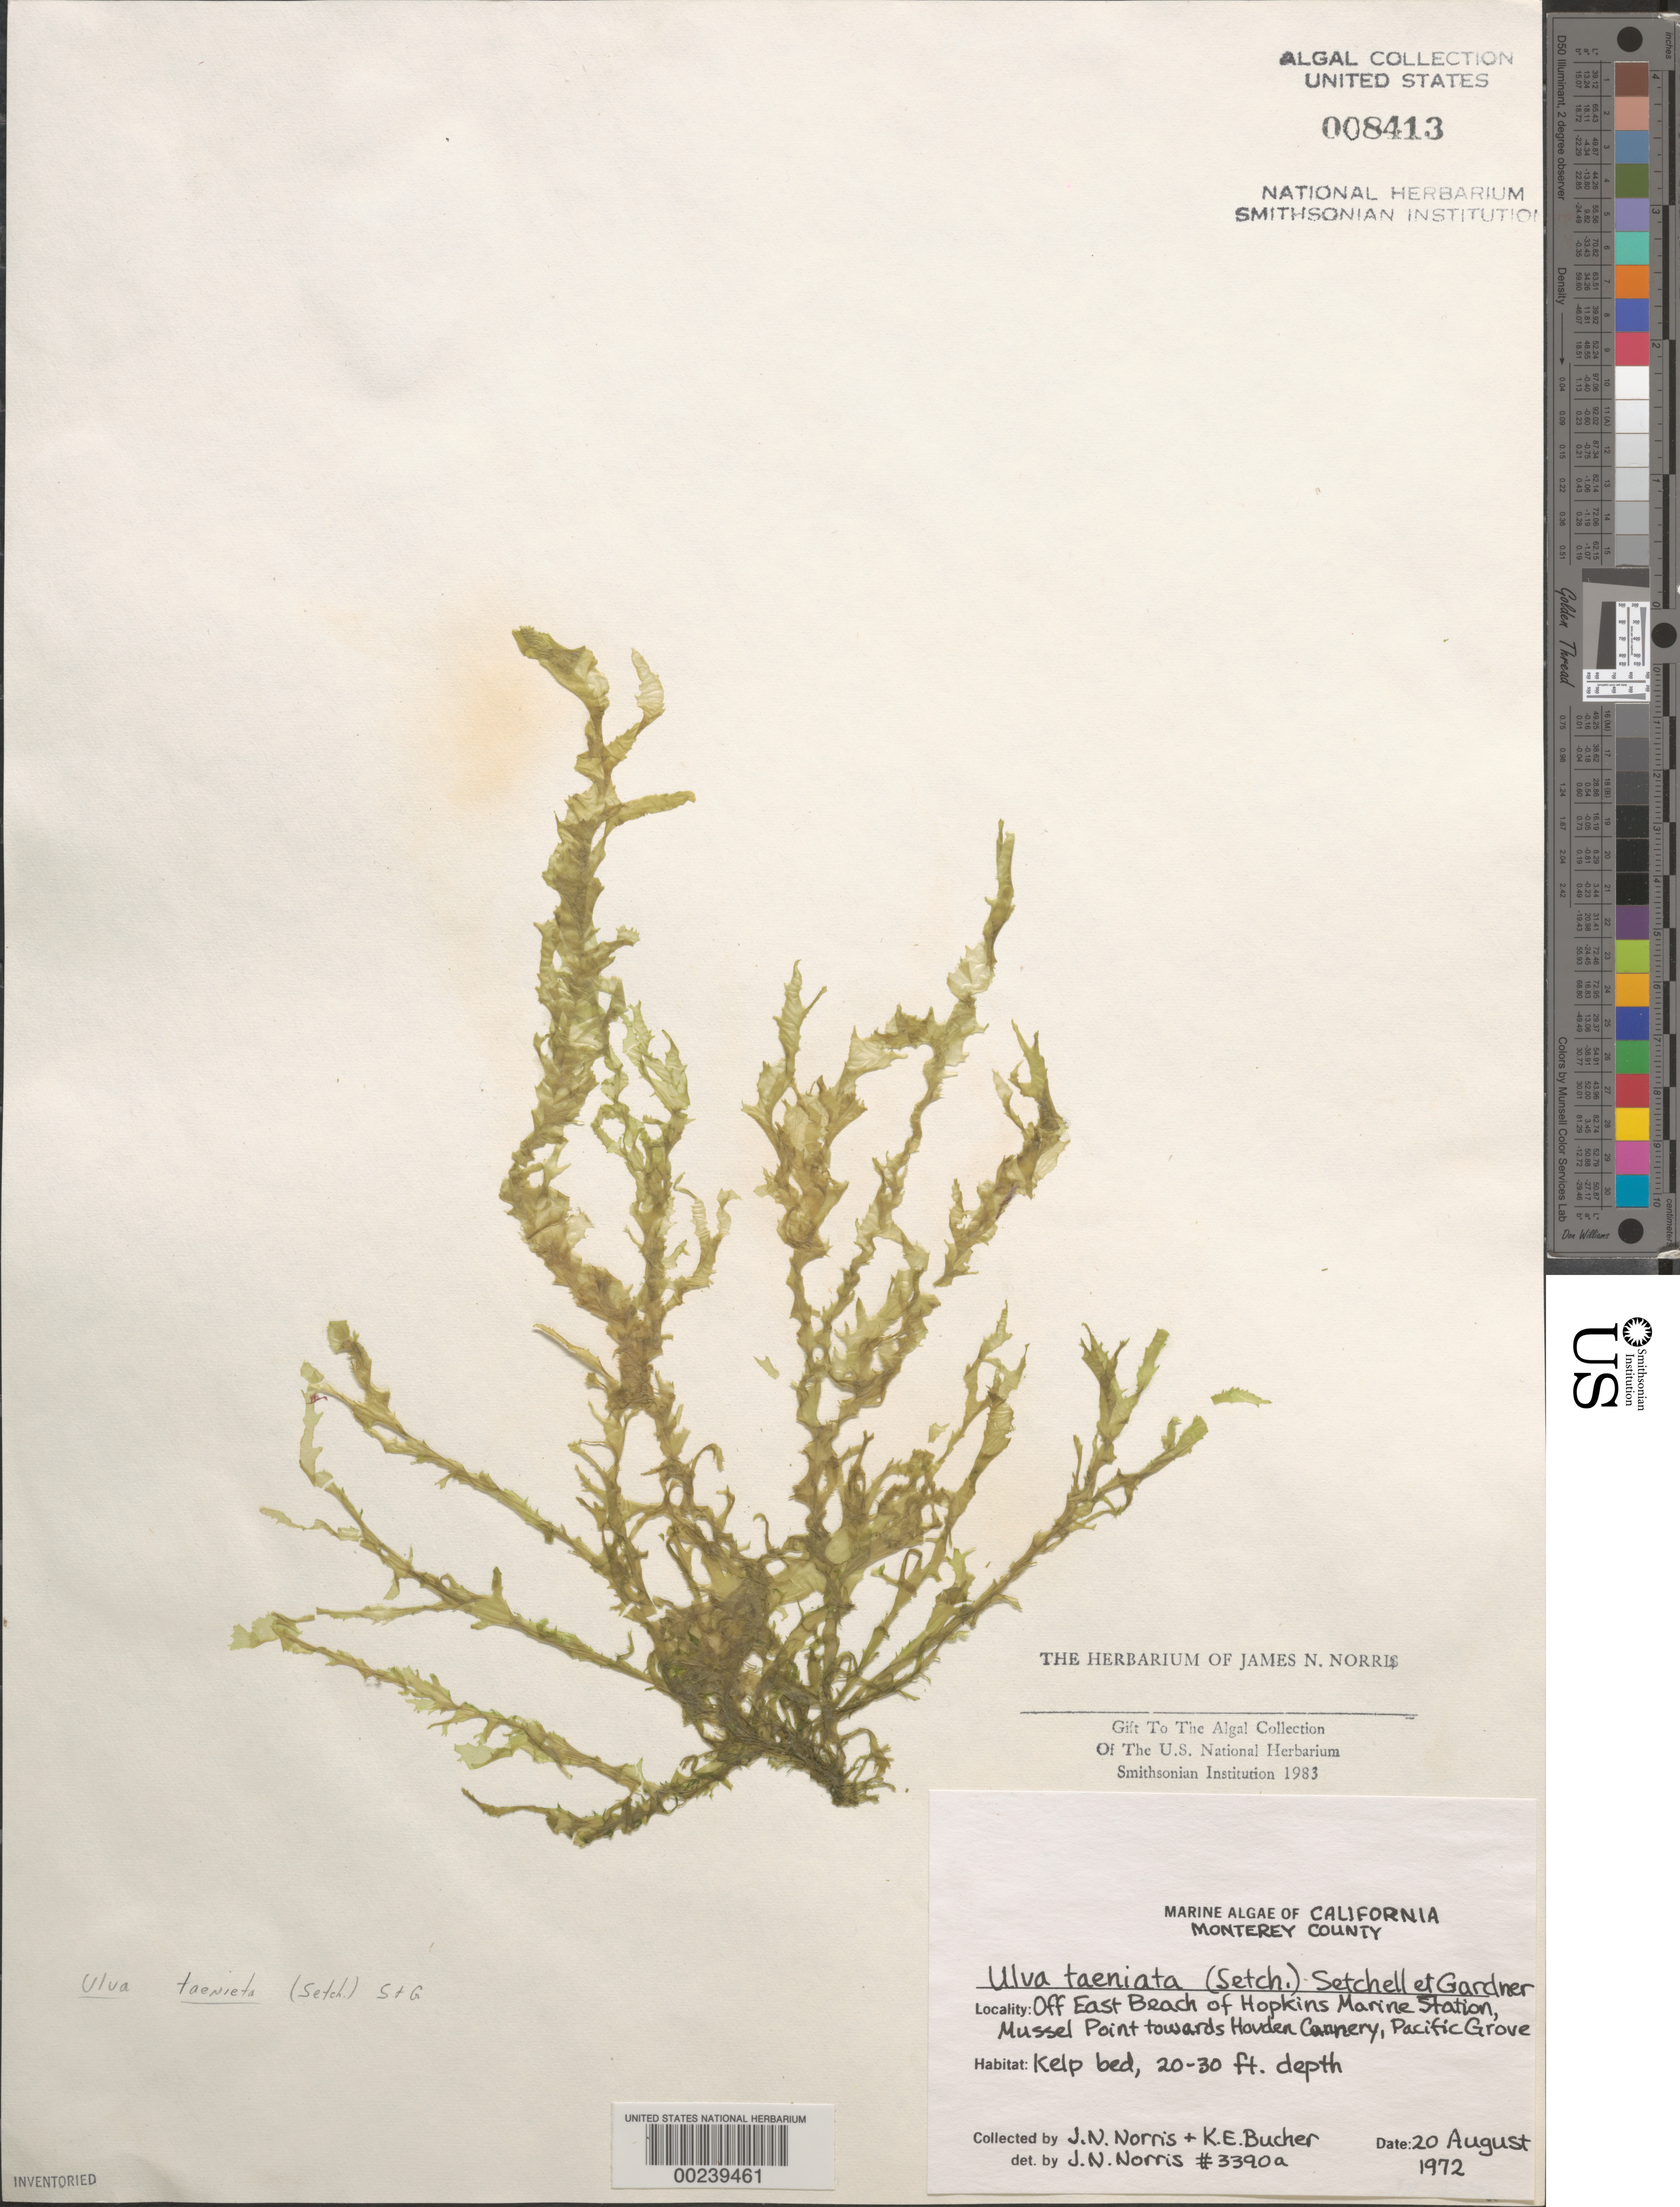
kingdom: Plantae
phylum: Chlorophyta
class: Ulvophyceae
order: Ulvales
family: Ulvaceae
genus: Ulva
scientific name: Ulva taeniata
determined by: Norris, James N.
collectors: J. N. Norris & K. E. Bucher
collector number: JN-3390a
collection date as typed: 20 Aug 1972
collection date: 1972-08-20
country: United States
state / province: California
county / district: Monterey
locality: Pacific Grove, off east beach of Hopkins Marine Station, Mussel Point towards Hovden Cannery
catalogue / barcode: US 8413